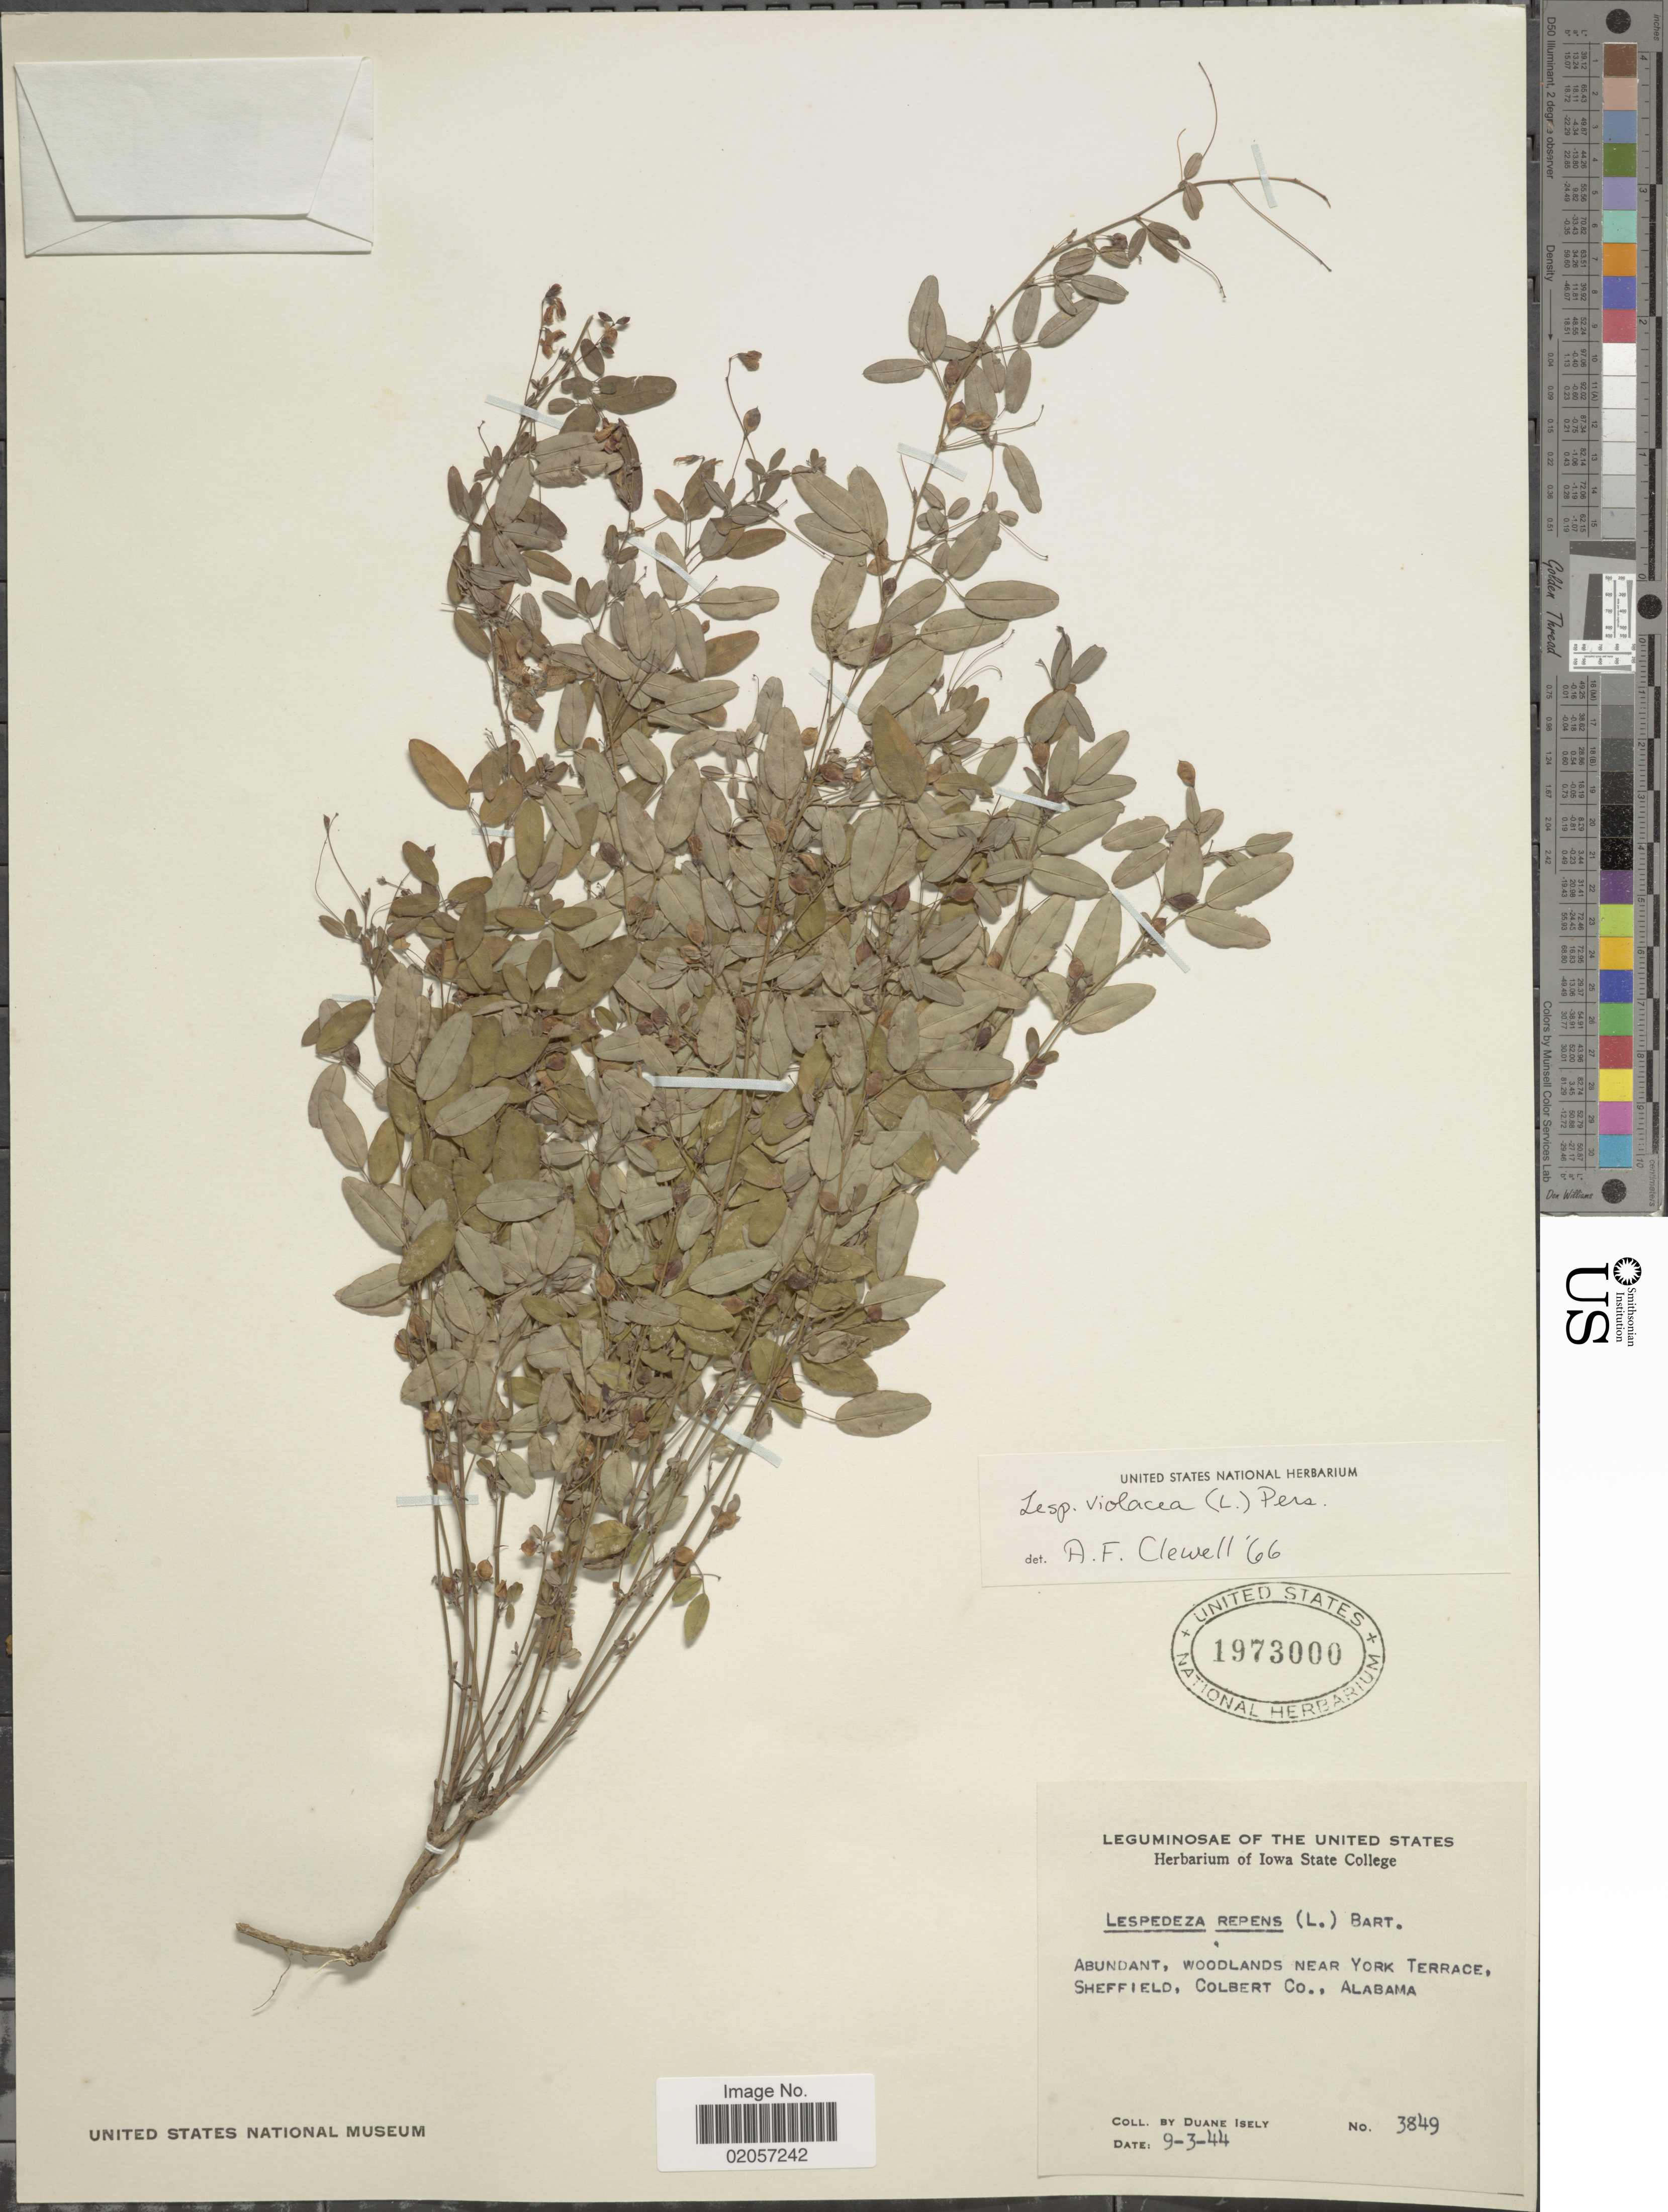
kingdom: Plantae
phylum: Tracheophyta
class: Magnoliopsida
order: Fabales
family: Fabaceae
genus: Lespedeza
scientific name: Lespedeza violacea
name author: (L.) Pers.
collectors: D. Isely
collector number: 3849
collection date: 1944-09-03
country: United States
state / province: Alabama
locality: near York Terrace, Sheffield, Colbert Co.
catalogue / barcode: US 1973000